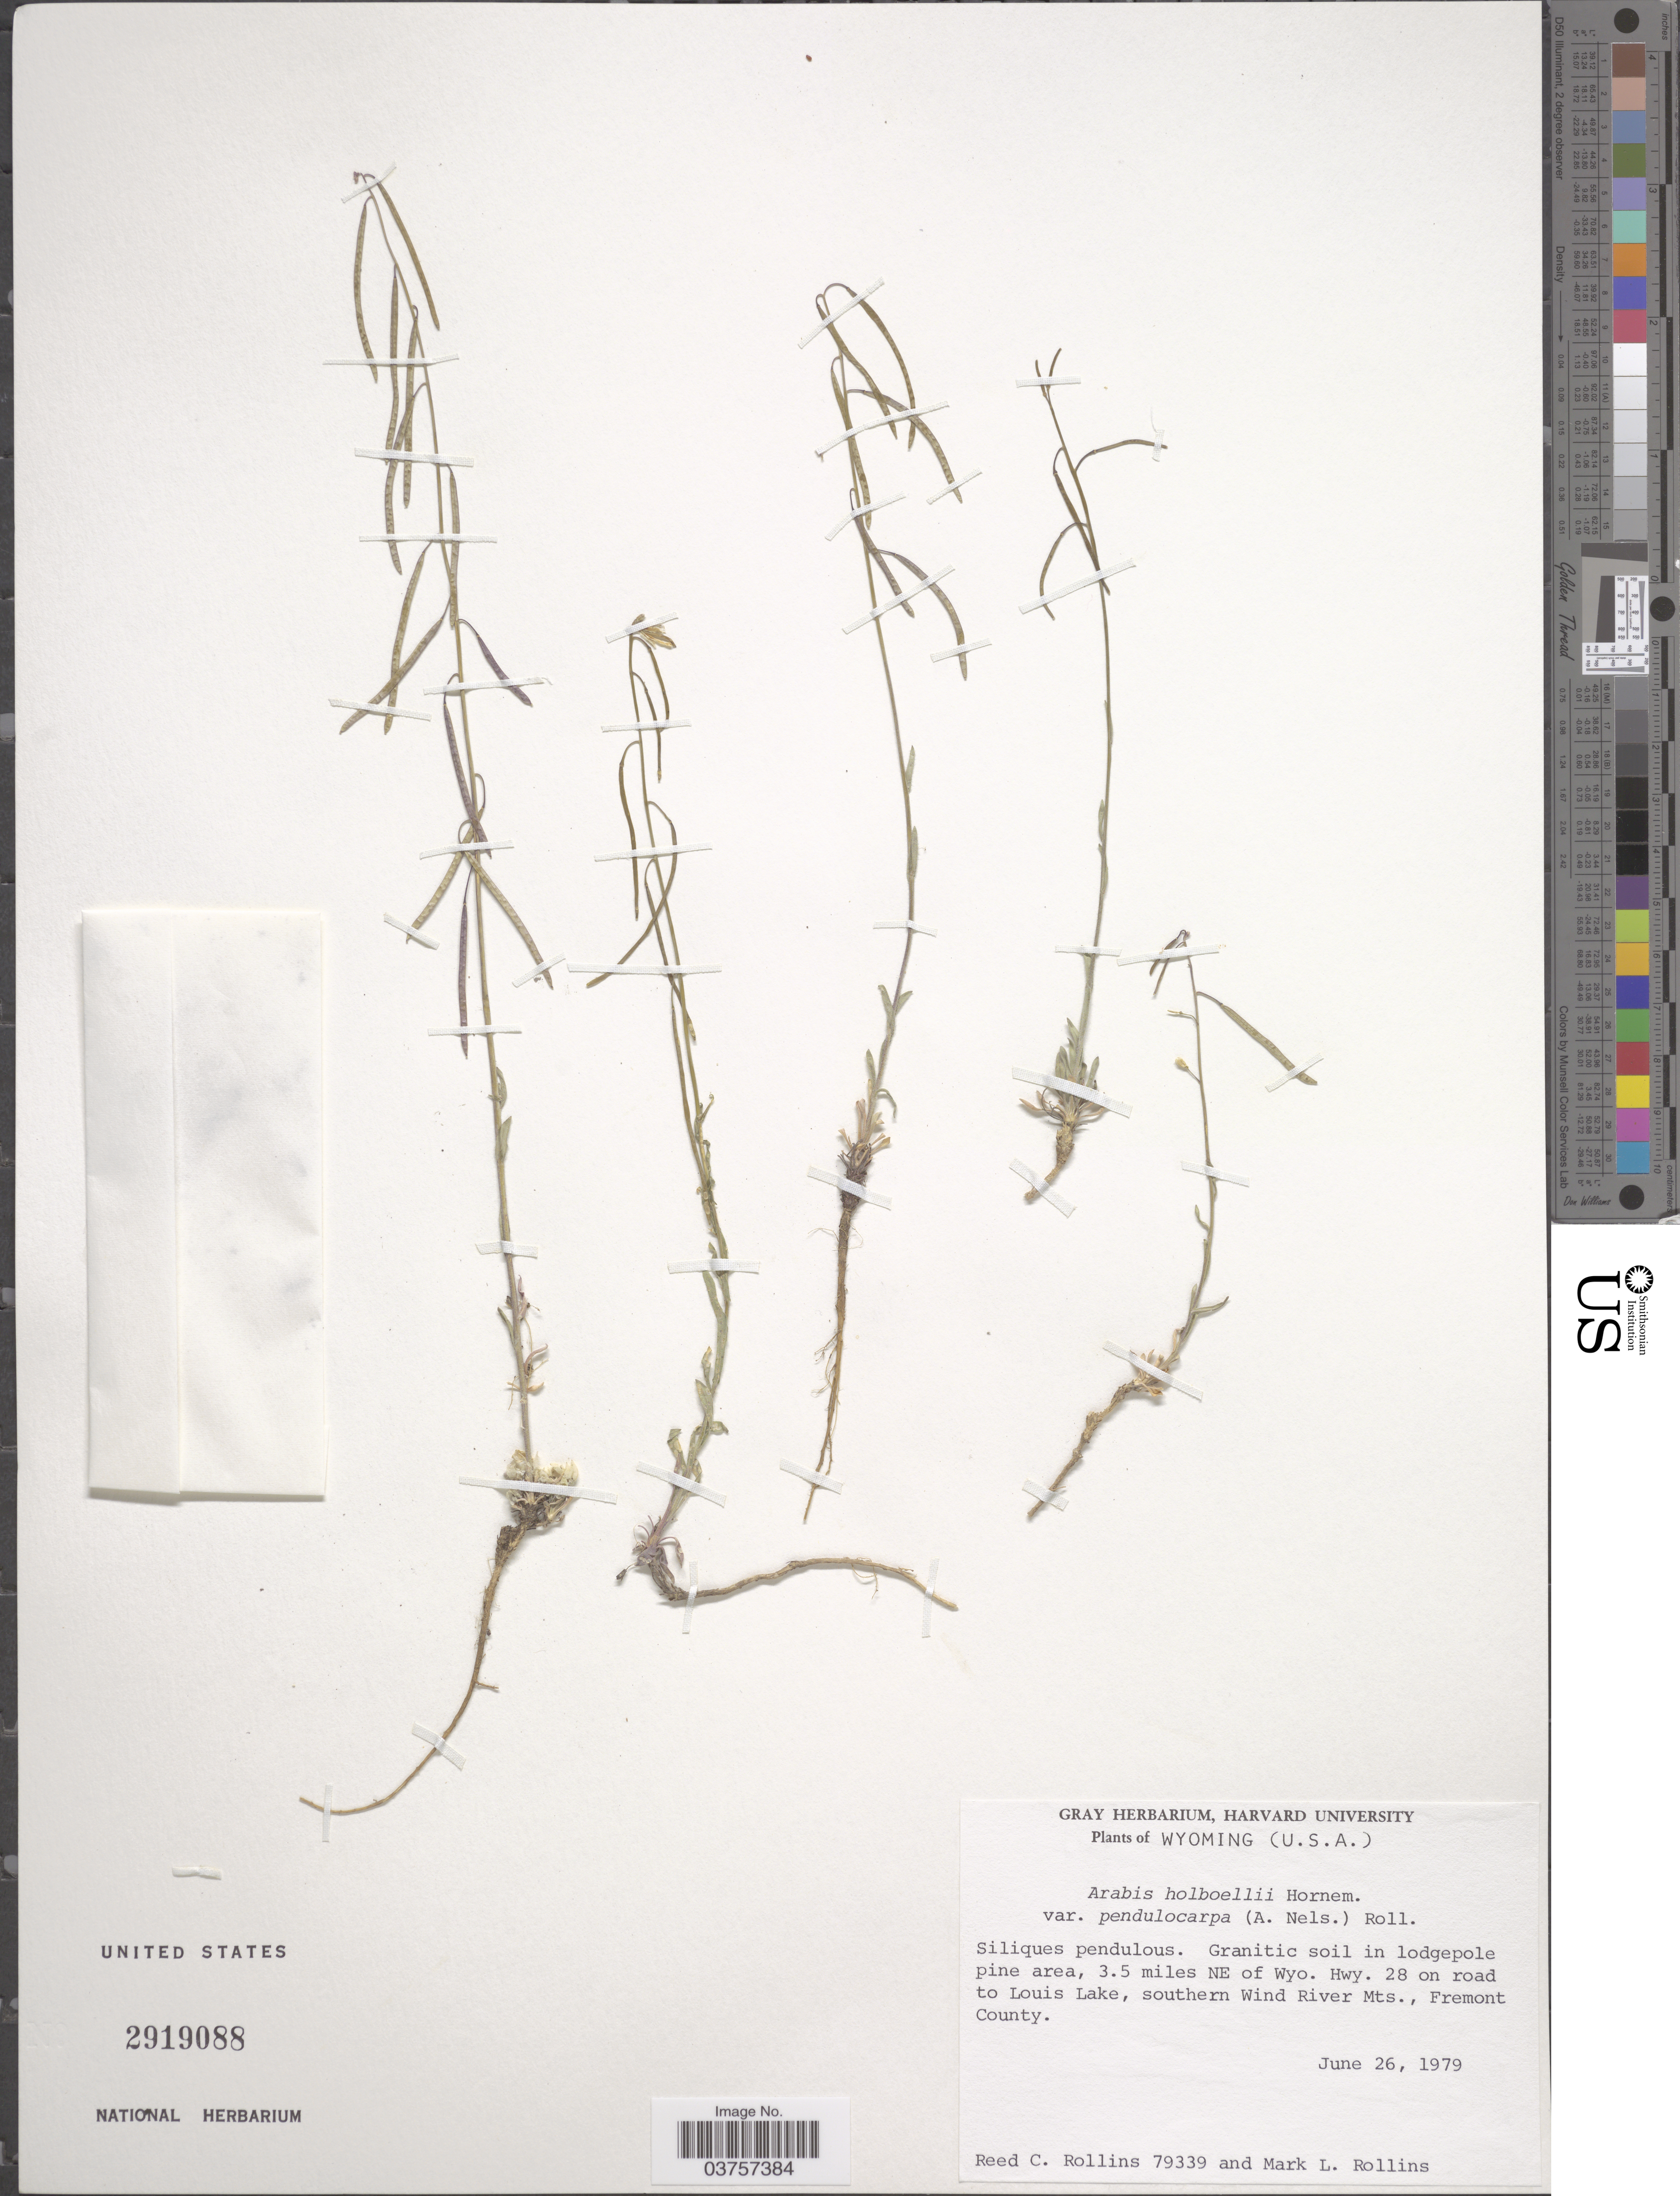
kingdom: Plantae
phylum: Tracheophyta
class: Magnoliopsida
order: Brassicales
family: Brassicaceae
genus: Arabis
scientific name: Arabis holboellii var. pendulocarpa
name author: (A. Nelson) Rollins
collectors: R. C. Rollins & M. Rollins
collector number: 79339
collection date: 1979-06-26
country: United States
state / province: Wyoming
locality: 3.5 miles NE of Wyo. Hwy. 28 on road to Louis Lake, southern Wind River Mts., Fremont County.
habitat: granitic soil in lodgepole pine area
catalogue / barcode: US 2919088